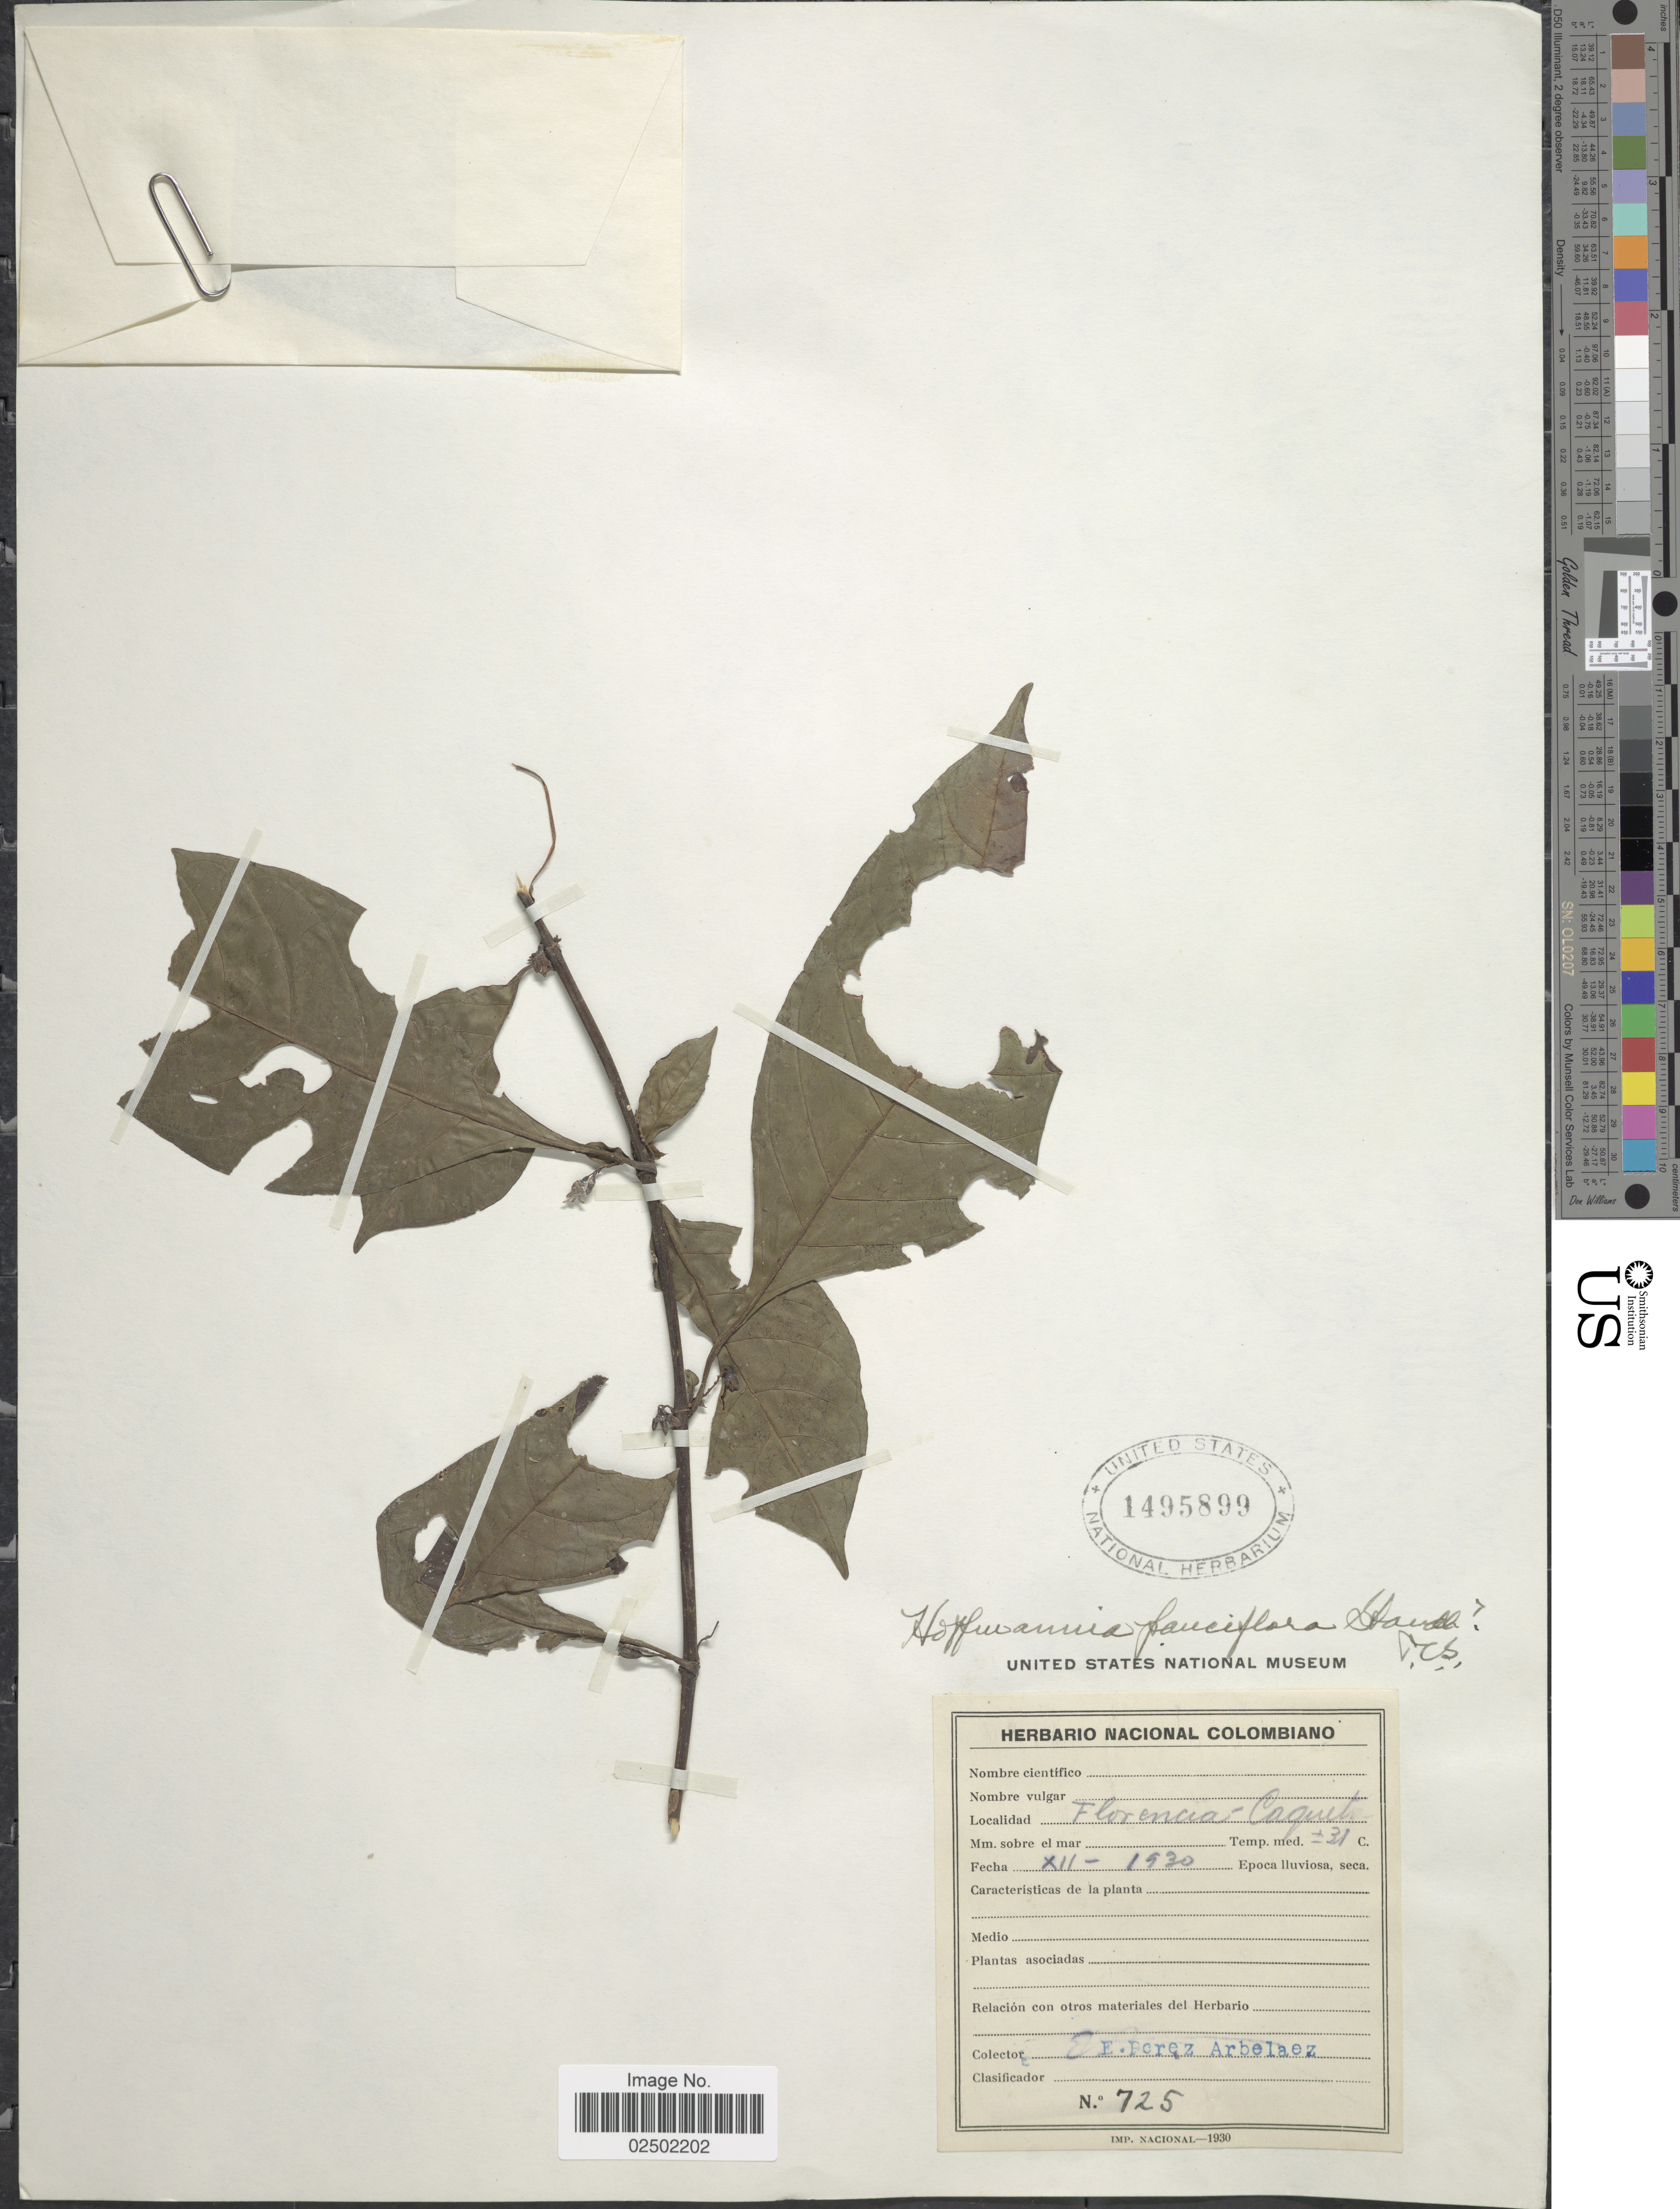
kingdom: Plantae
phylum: Tracheophyta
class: Magnoliopsida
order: Gentianales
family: Rubiaceae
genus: Hoffmannia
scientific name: Hoffmannia pauciflora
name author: Standl.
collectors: E. Pérez Arbeláez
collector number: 725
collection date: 1930-12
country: Colombia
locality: Florencia, Caqueta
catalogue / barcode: US 1495899